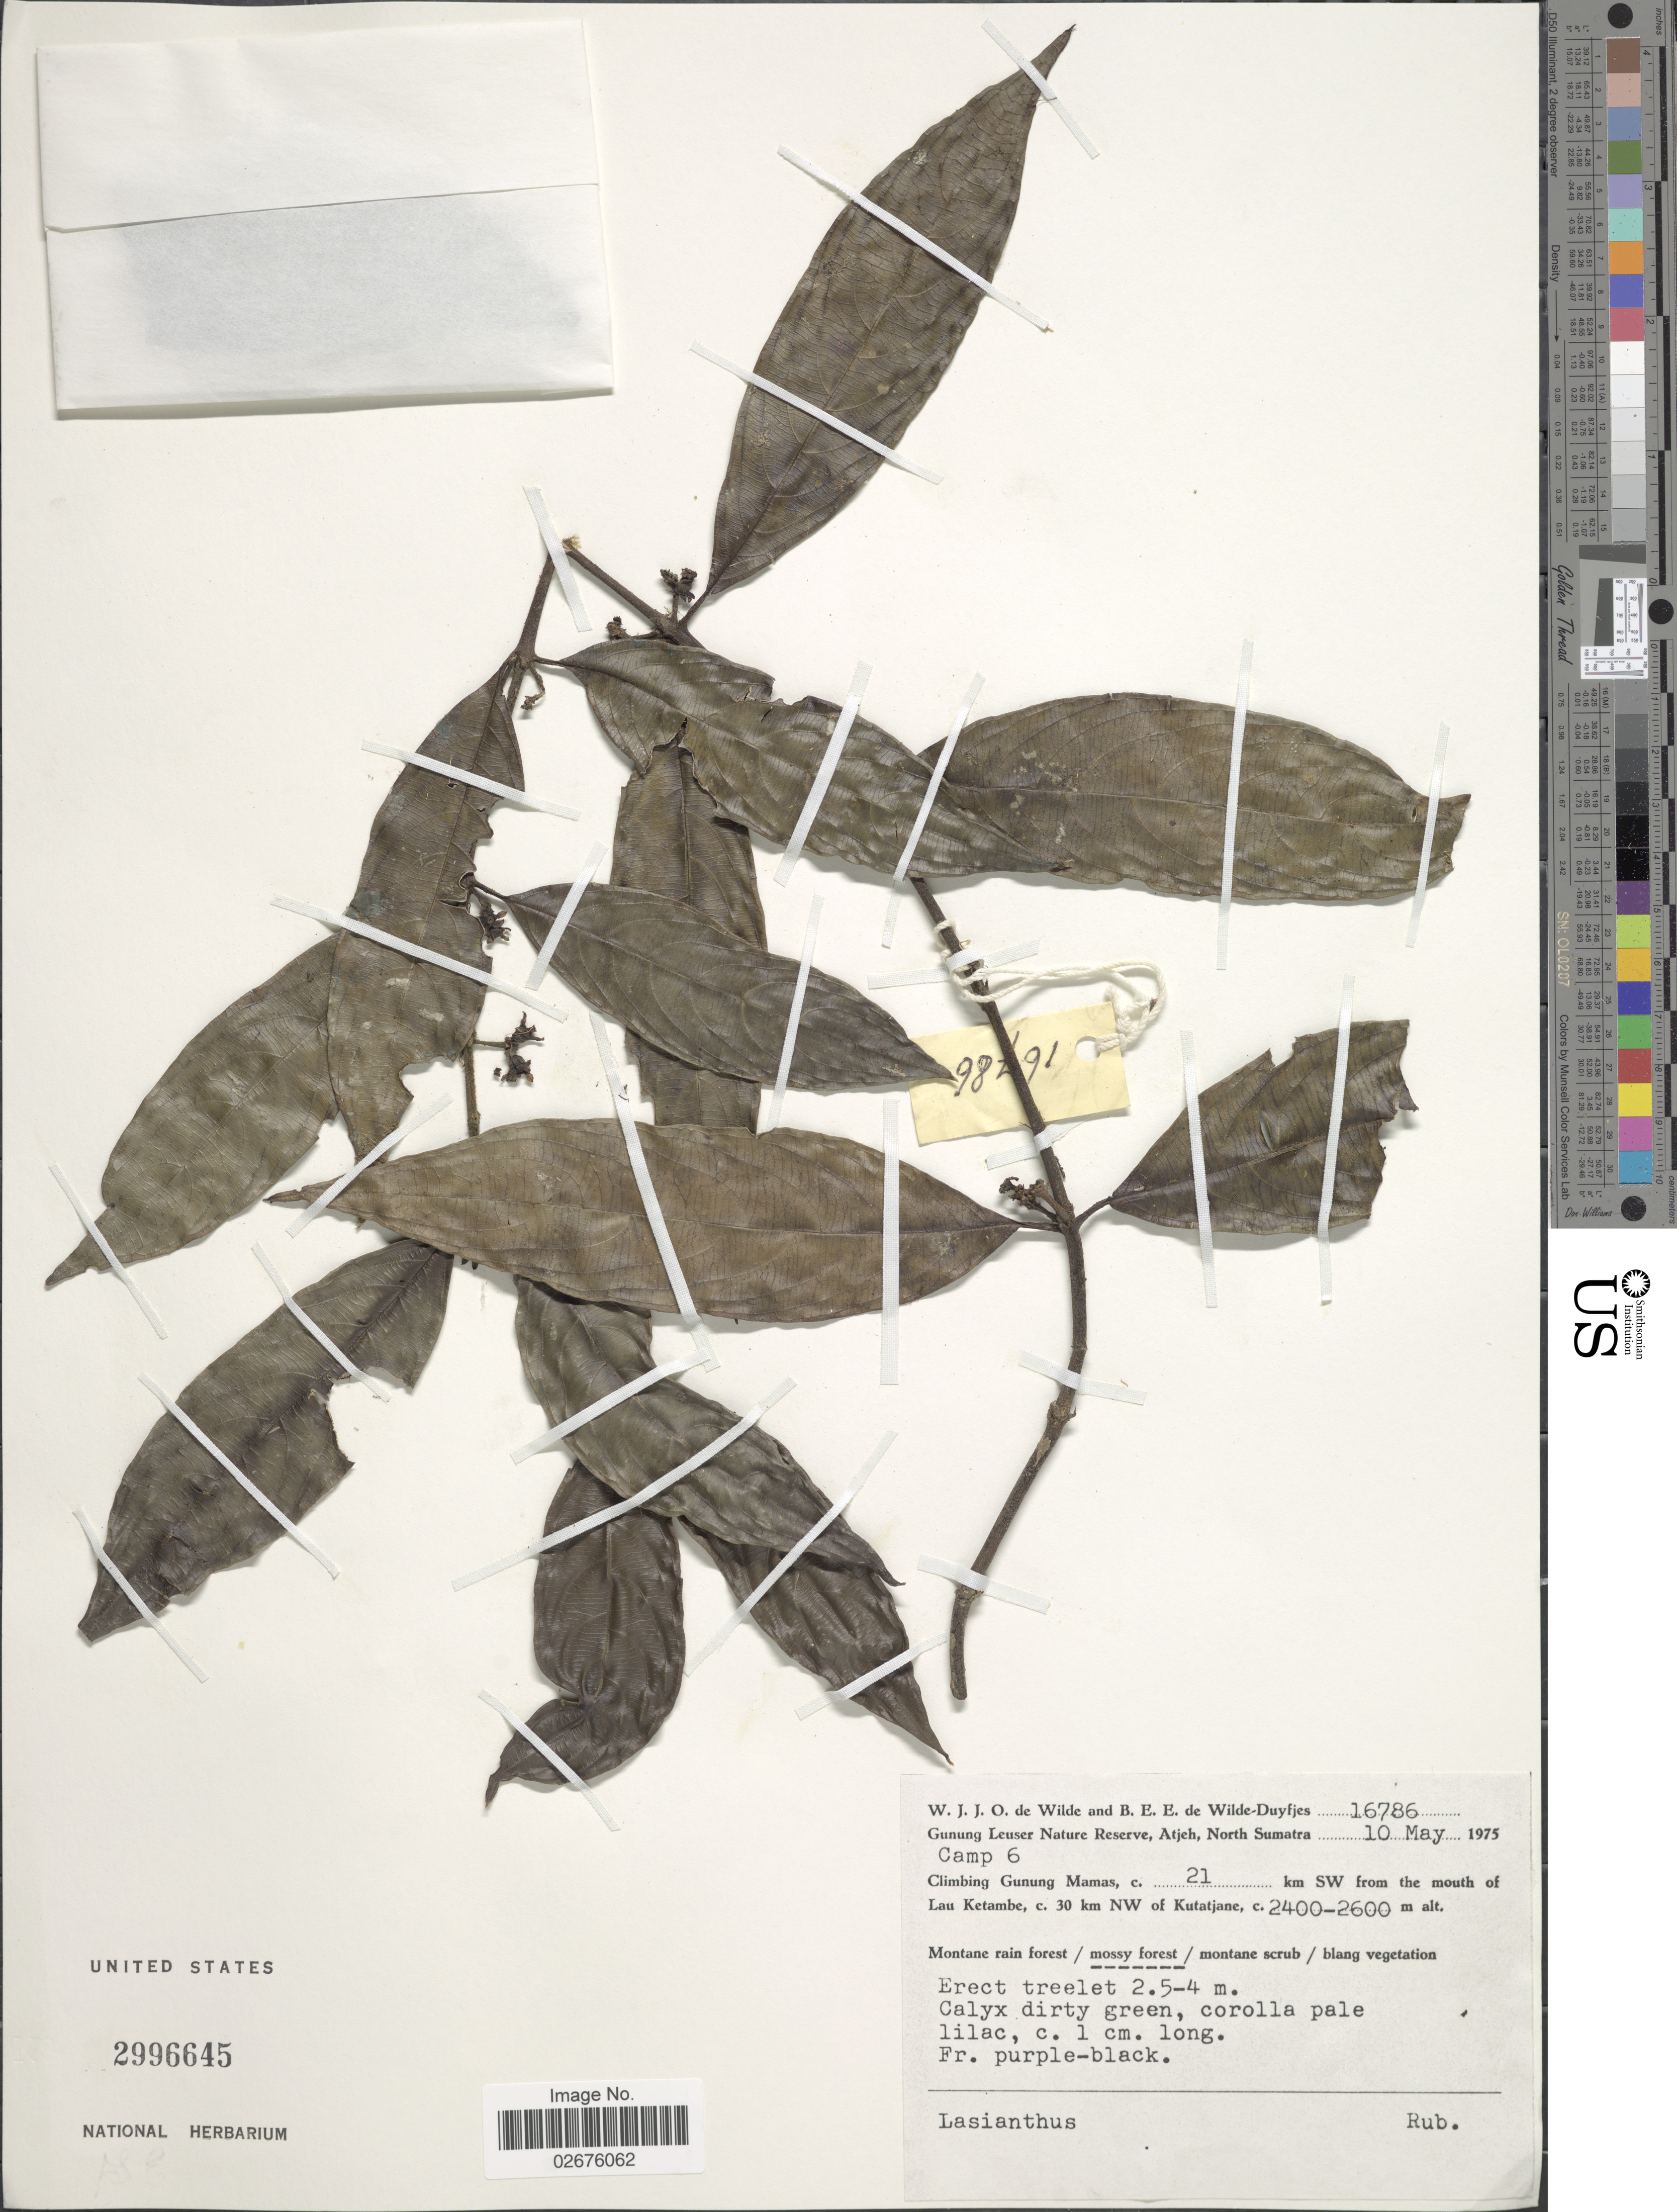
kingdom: Plantae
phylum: Tracheophyta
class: Magnoliopsida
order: Gentianales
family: Rubiaceae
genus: Lasianthus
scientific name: Lasianthus sp.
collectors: W. J. de Wilde & B. E. de Wilde-Duyfjes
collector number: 16786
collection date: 1975-05-10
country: Indonesia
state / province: Sumatra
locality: Gunung Leuser Nature Reserve, Atjeh, North Sumatra. Camp 6. Climbing Gunung Mamas, c. 21 km SW from the mouth of Lau Ketambe, c. 30 km NW of Kutatjane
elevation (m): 2400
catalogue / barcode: US 2996645